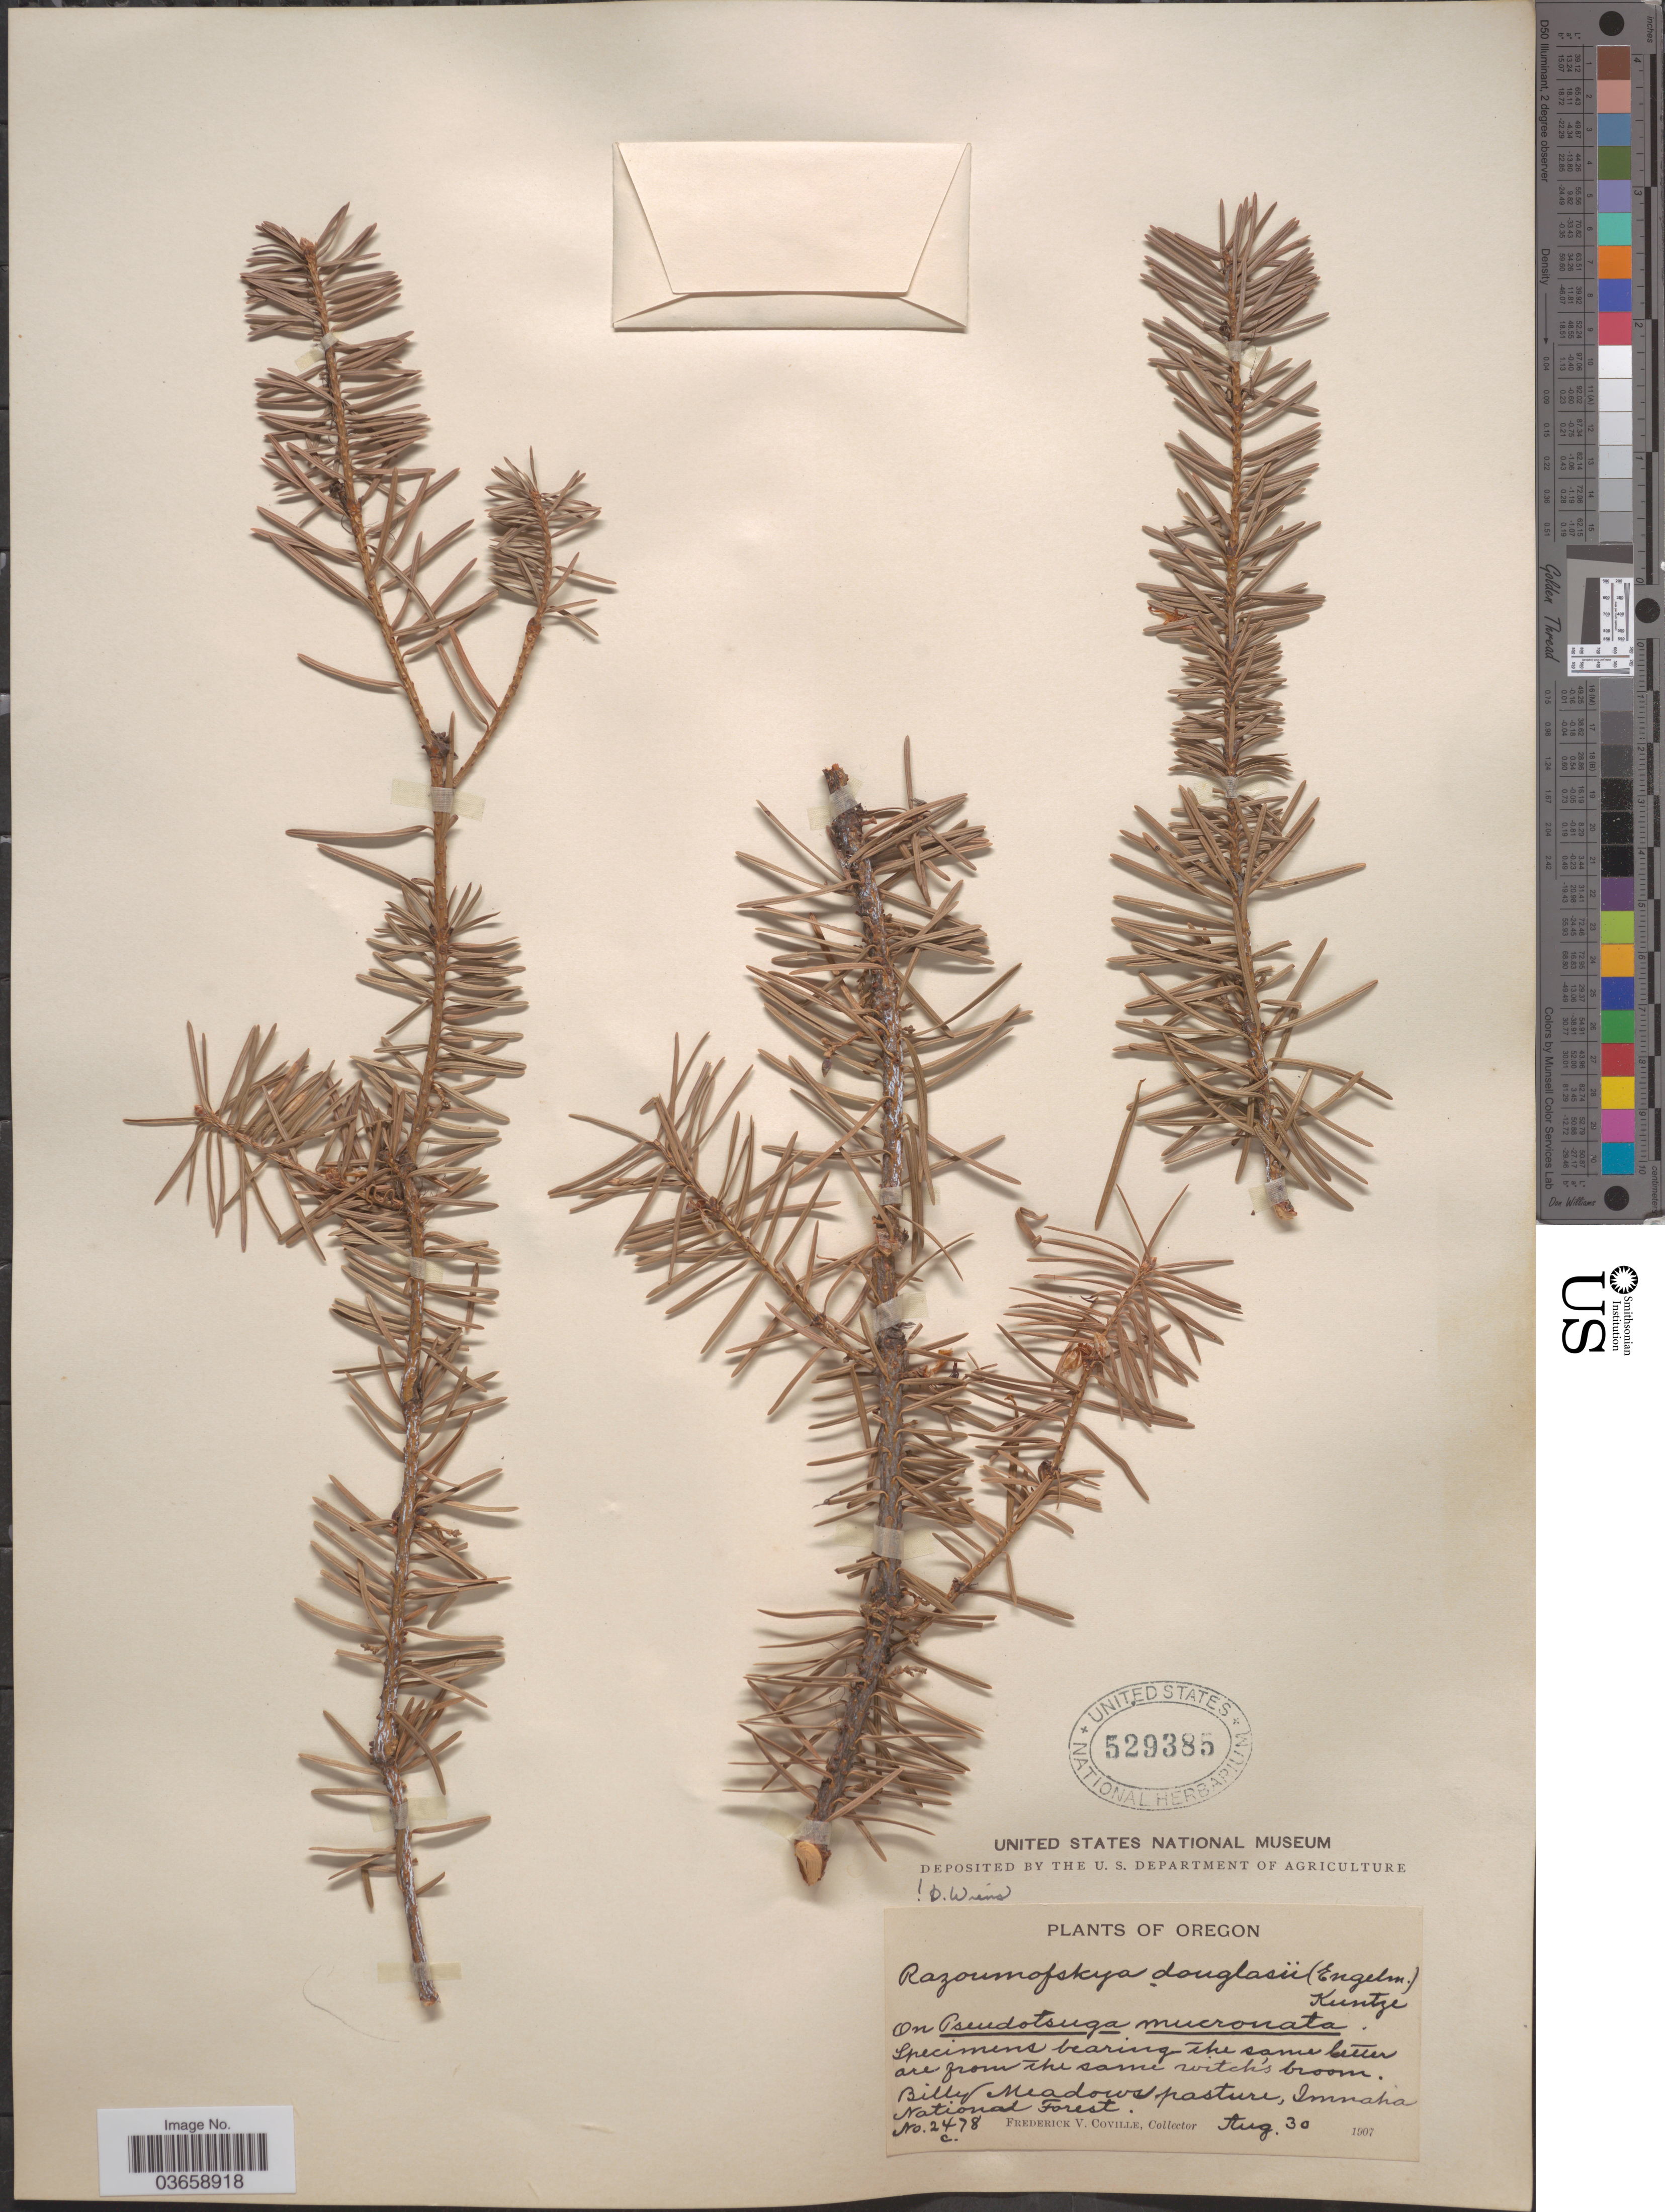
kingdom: Plantae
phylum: Tracheophyta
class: Magnoliopsida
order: Santalales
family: Viscaceae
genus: Arceuthobium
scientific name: Arceuthobium douglasii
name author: Engelm. in G.M. Wheeler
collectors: F. V. Coville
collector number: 2478c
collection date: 1907-08-30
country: United States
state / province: Oregon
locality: Billy Meadows pasture, Imnaha National Forest.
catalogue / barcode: US 529385